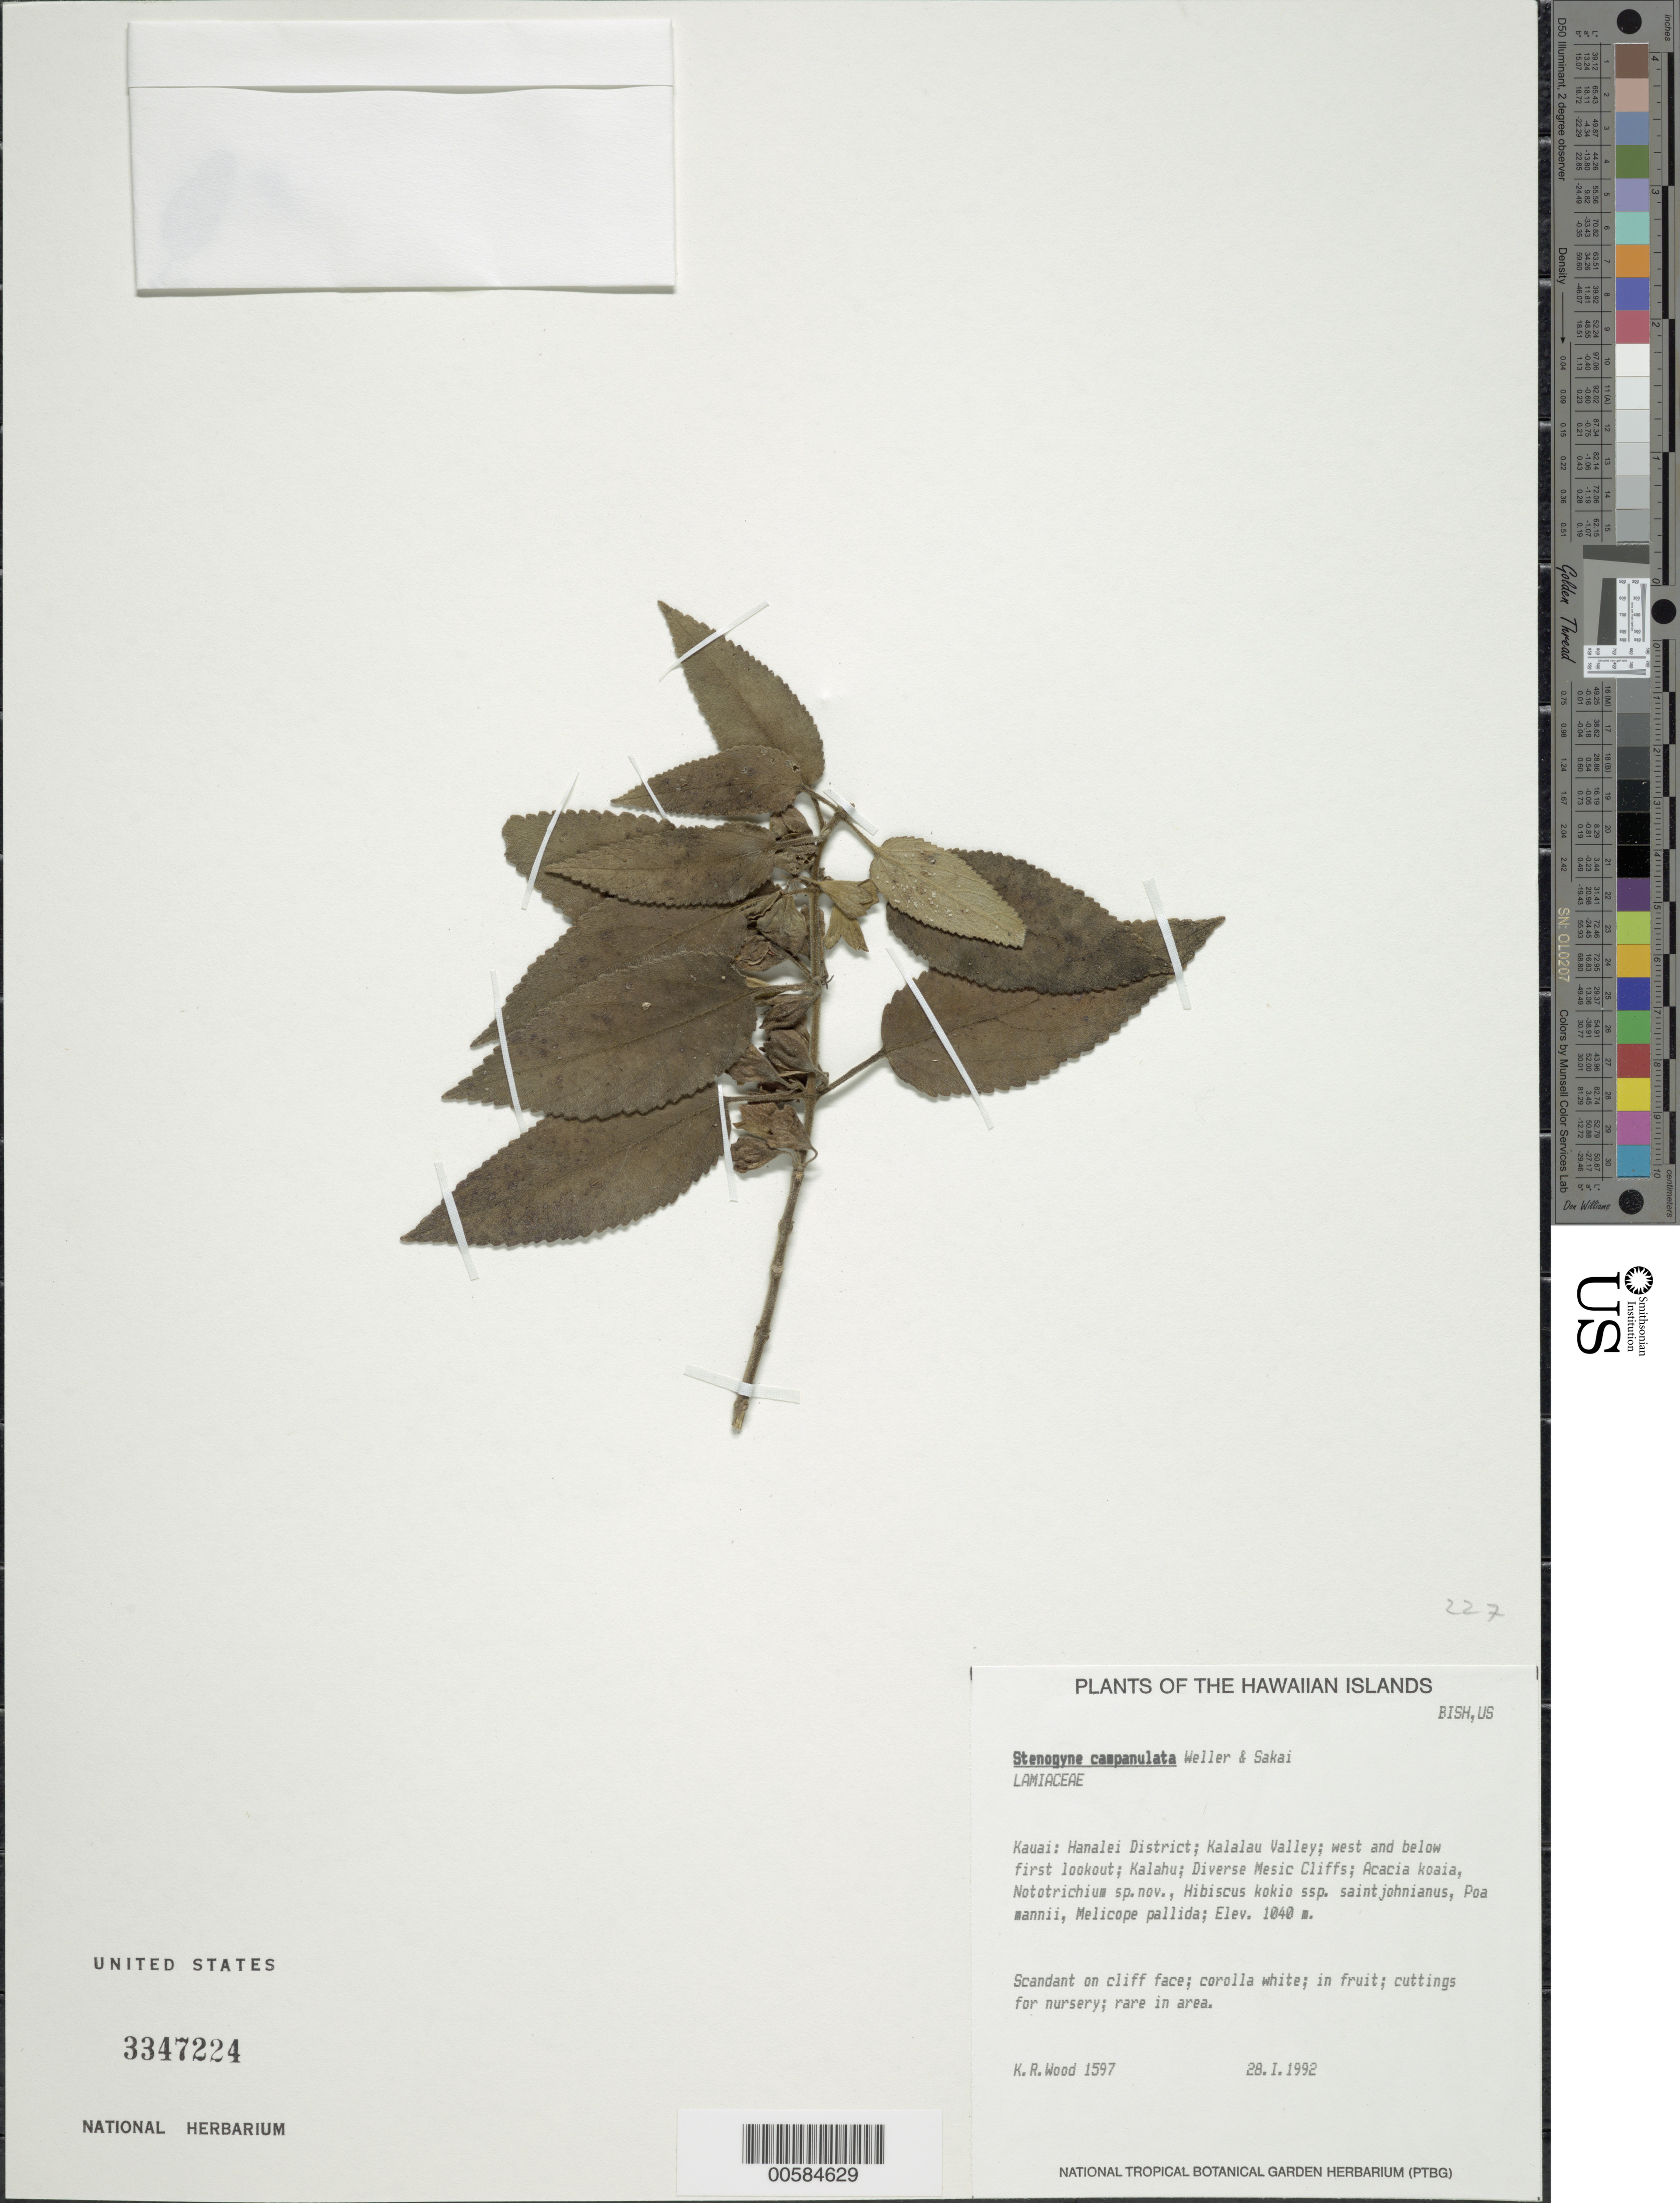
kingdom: Plantae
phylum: Tracheophyta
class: Magnoliopsida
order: Lamiales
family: Lamiaceae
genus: Stenogyne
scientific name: Stenogyne campanulata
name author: Weller & A.K. Sakai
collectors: K. R. Wood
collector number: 1597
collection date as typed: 28 Jan 1992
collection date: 1992-01-28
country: United States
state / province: Hawaii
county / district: Kauai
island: Kaua'i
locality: Hanalei District; Kalalau Valley; W and below first lookout; Kalahu.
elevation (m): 1040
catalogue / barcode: US 3347224